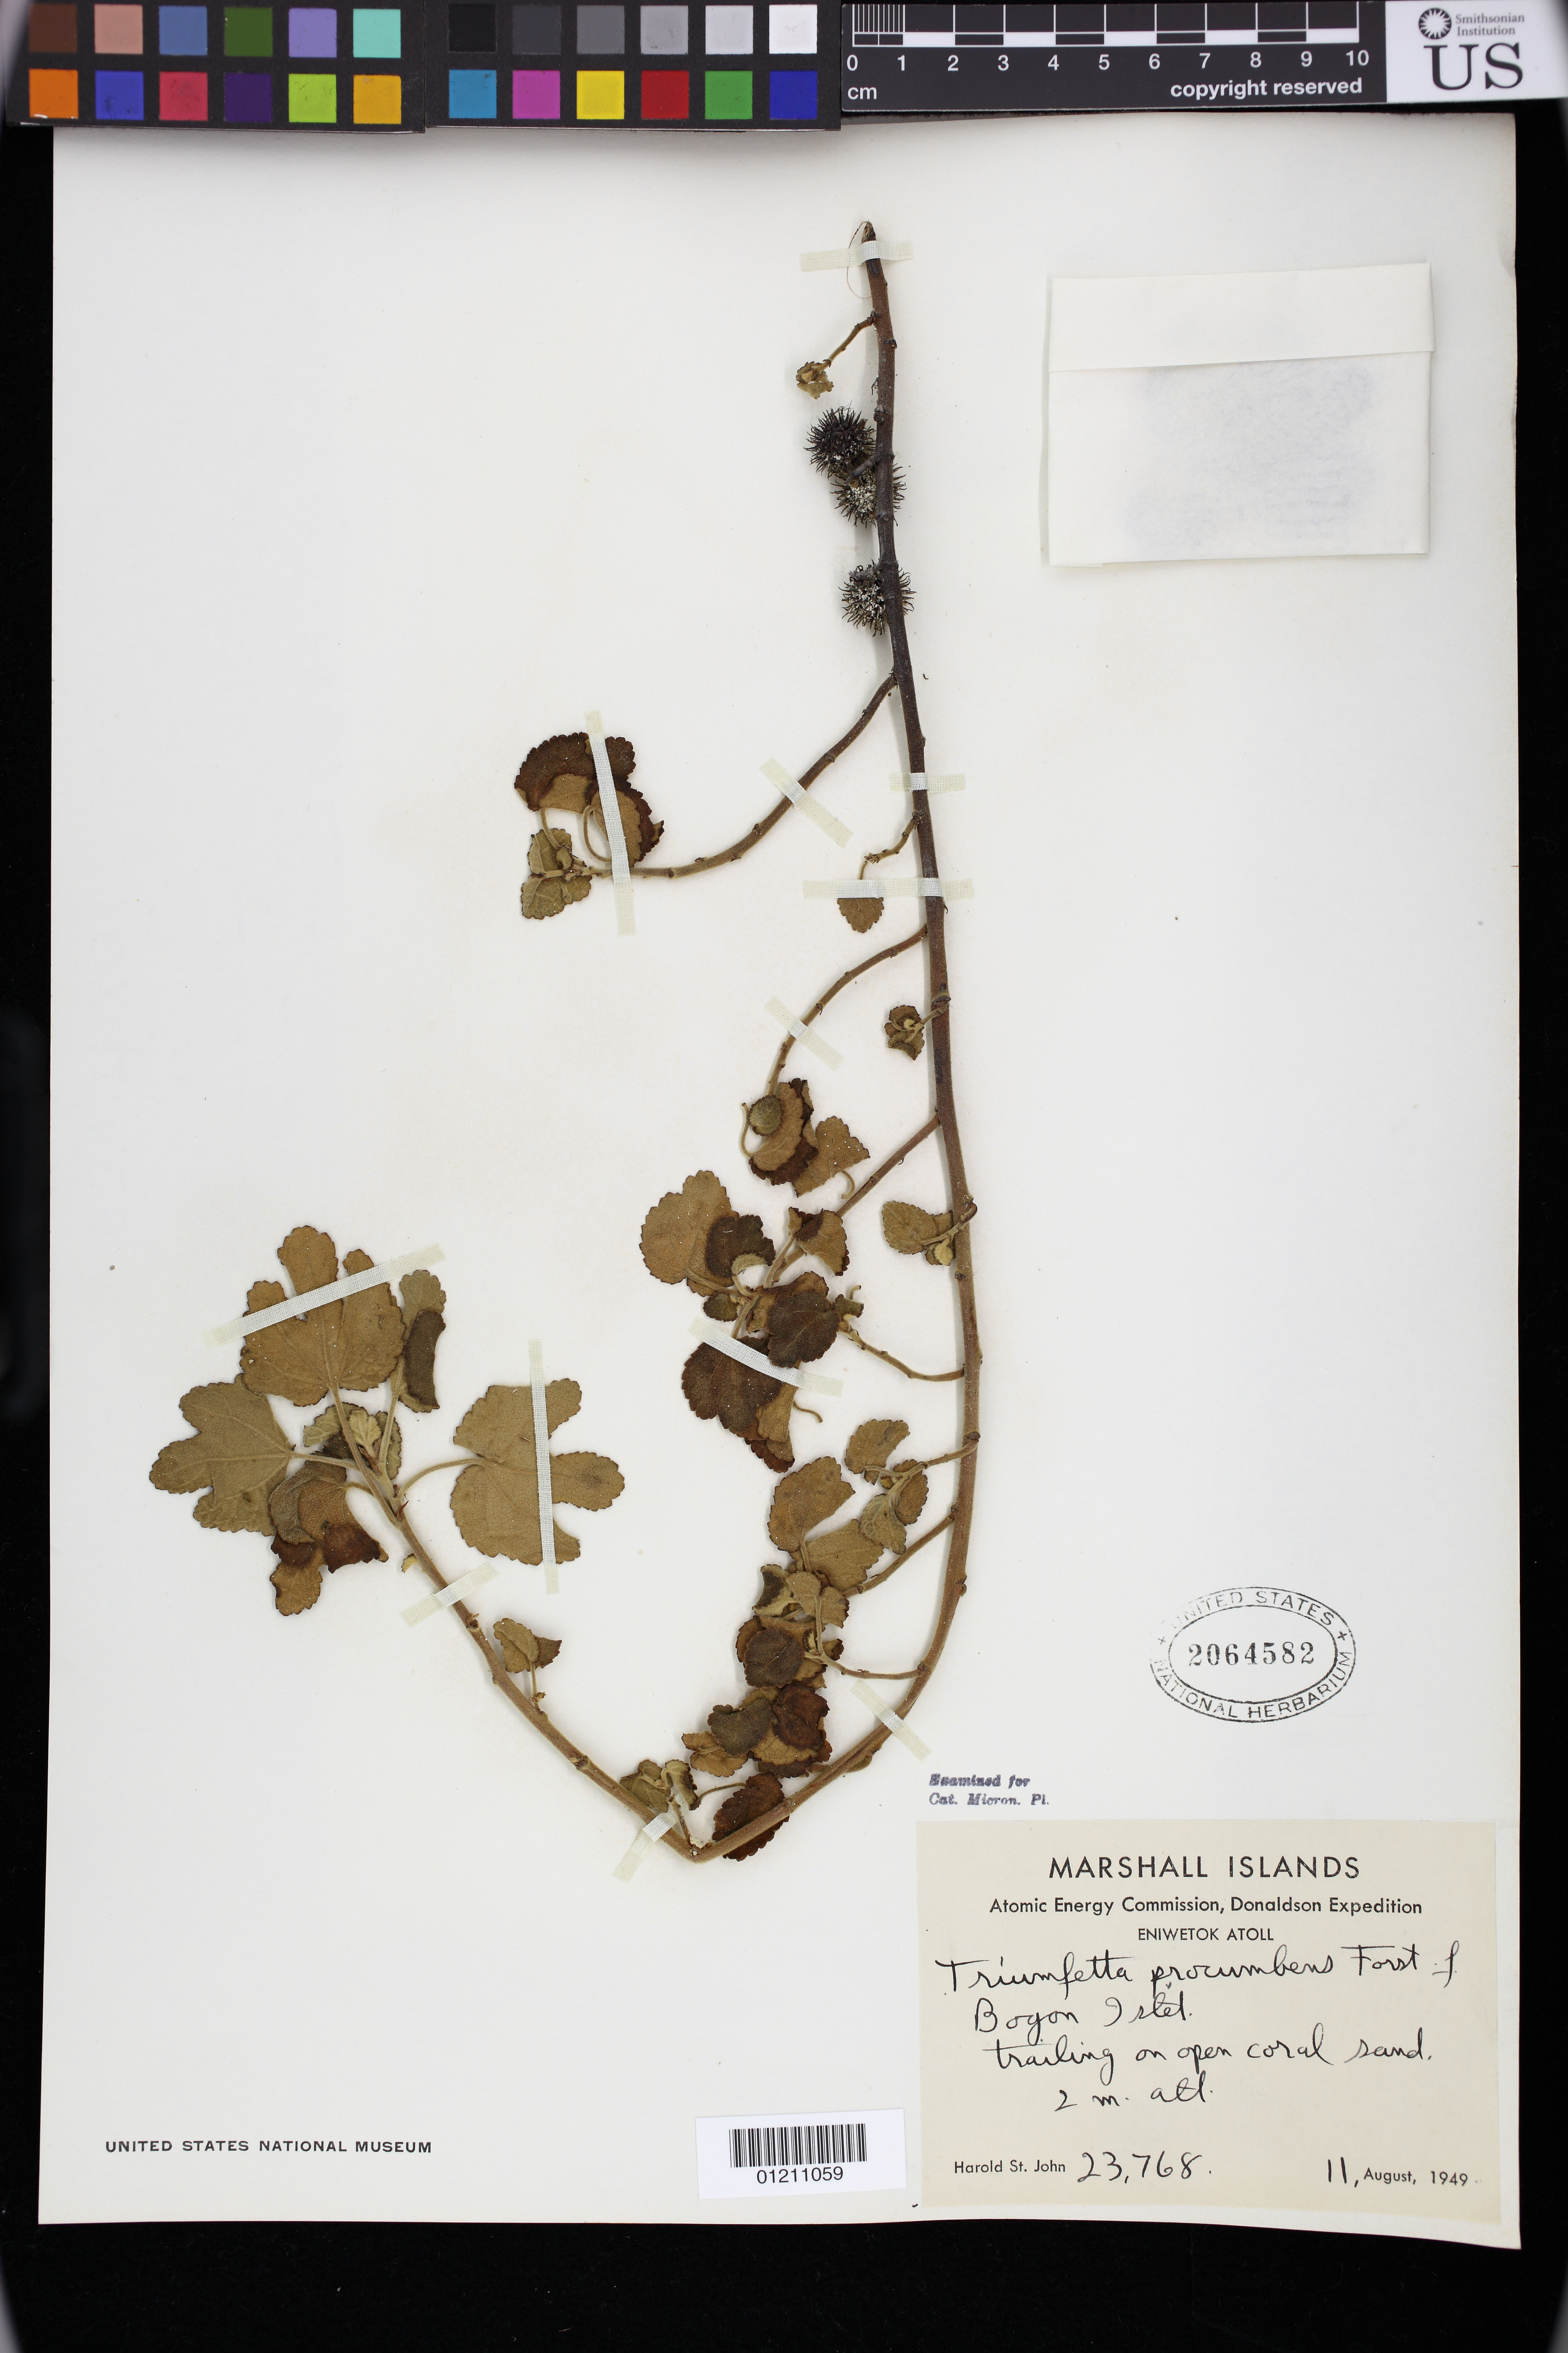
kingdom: Plantae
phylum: Tracheophyta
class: Magnoliopsida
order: Malvales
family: Malvaceae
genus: Triumfetta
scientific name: Triumfetta procumbens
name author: G. Forst.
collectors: H. St. John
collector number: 23768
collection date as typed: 08 Nov 1949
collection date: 1949-11-08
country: Marshall Islands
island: Enewetak Atoll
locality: Marshall Islands, Eniwetok Atoll: Bogon Islet, trailing on open coral sand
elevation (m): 2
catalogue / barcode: US 2064582